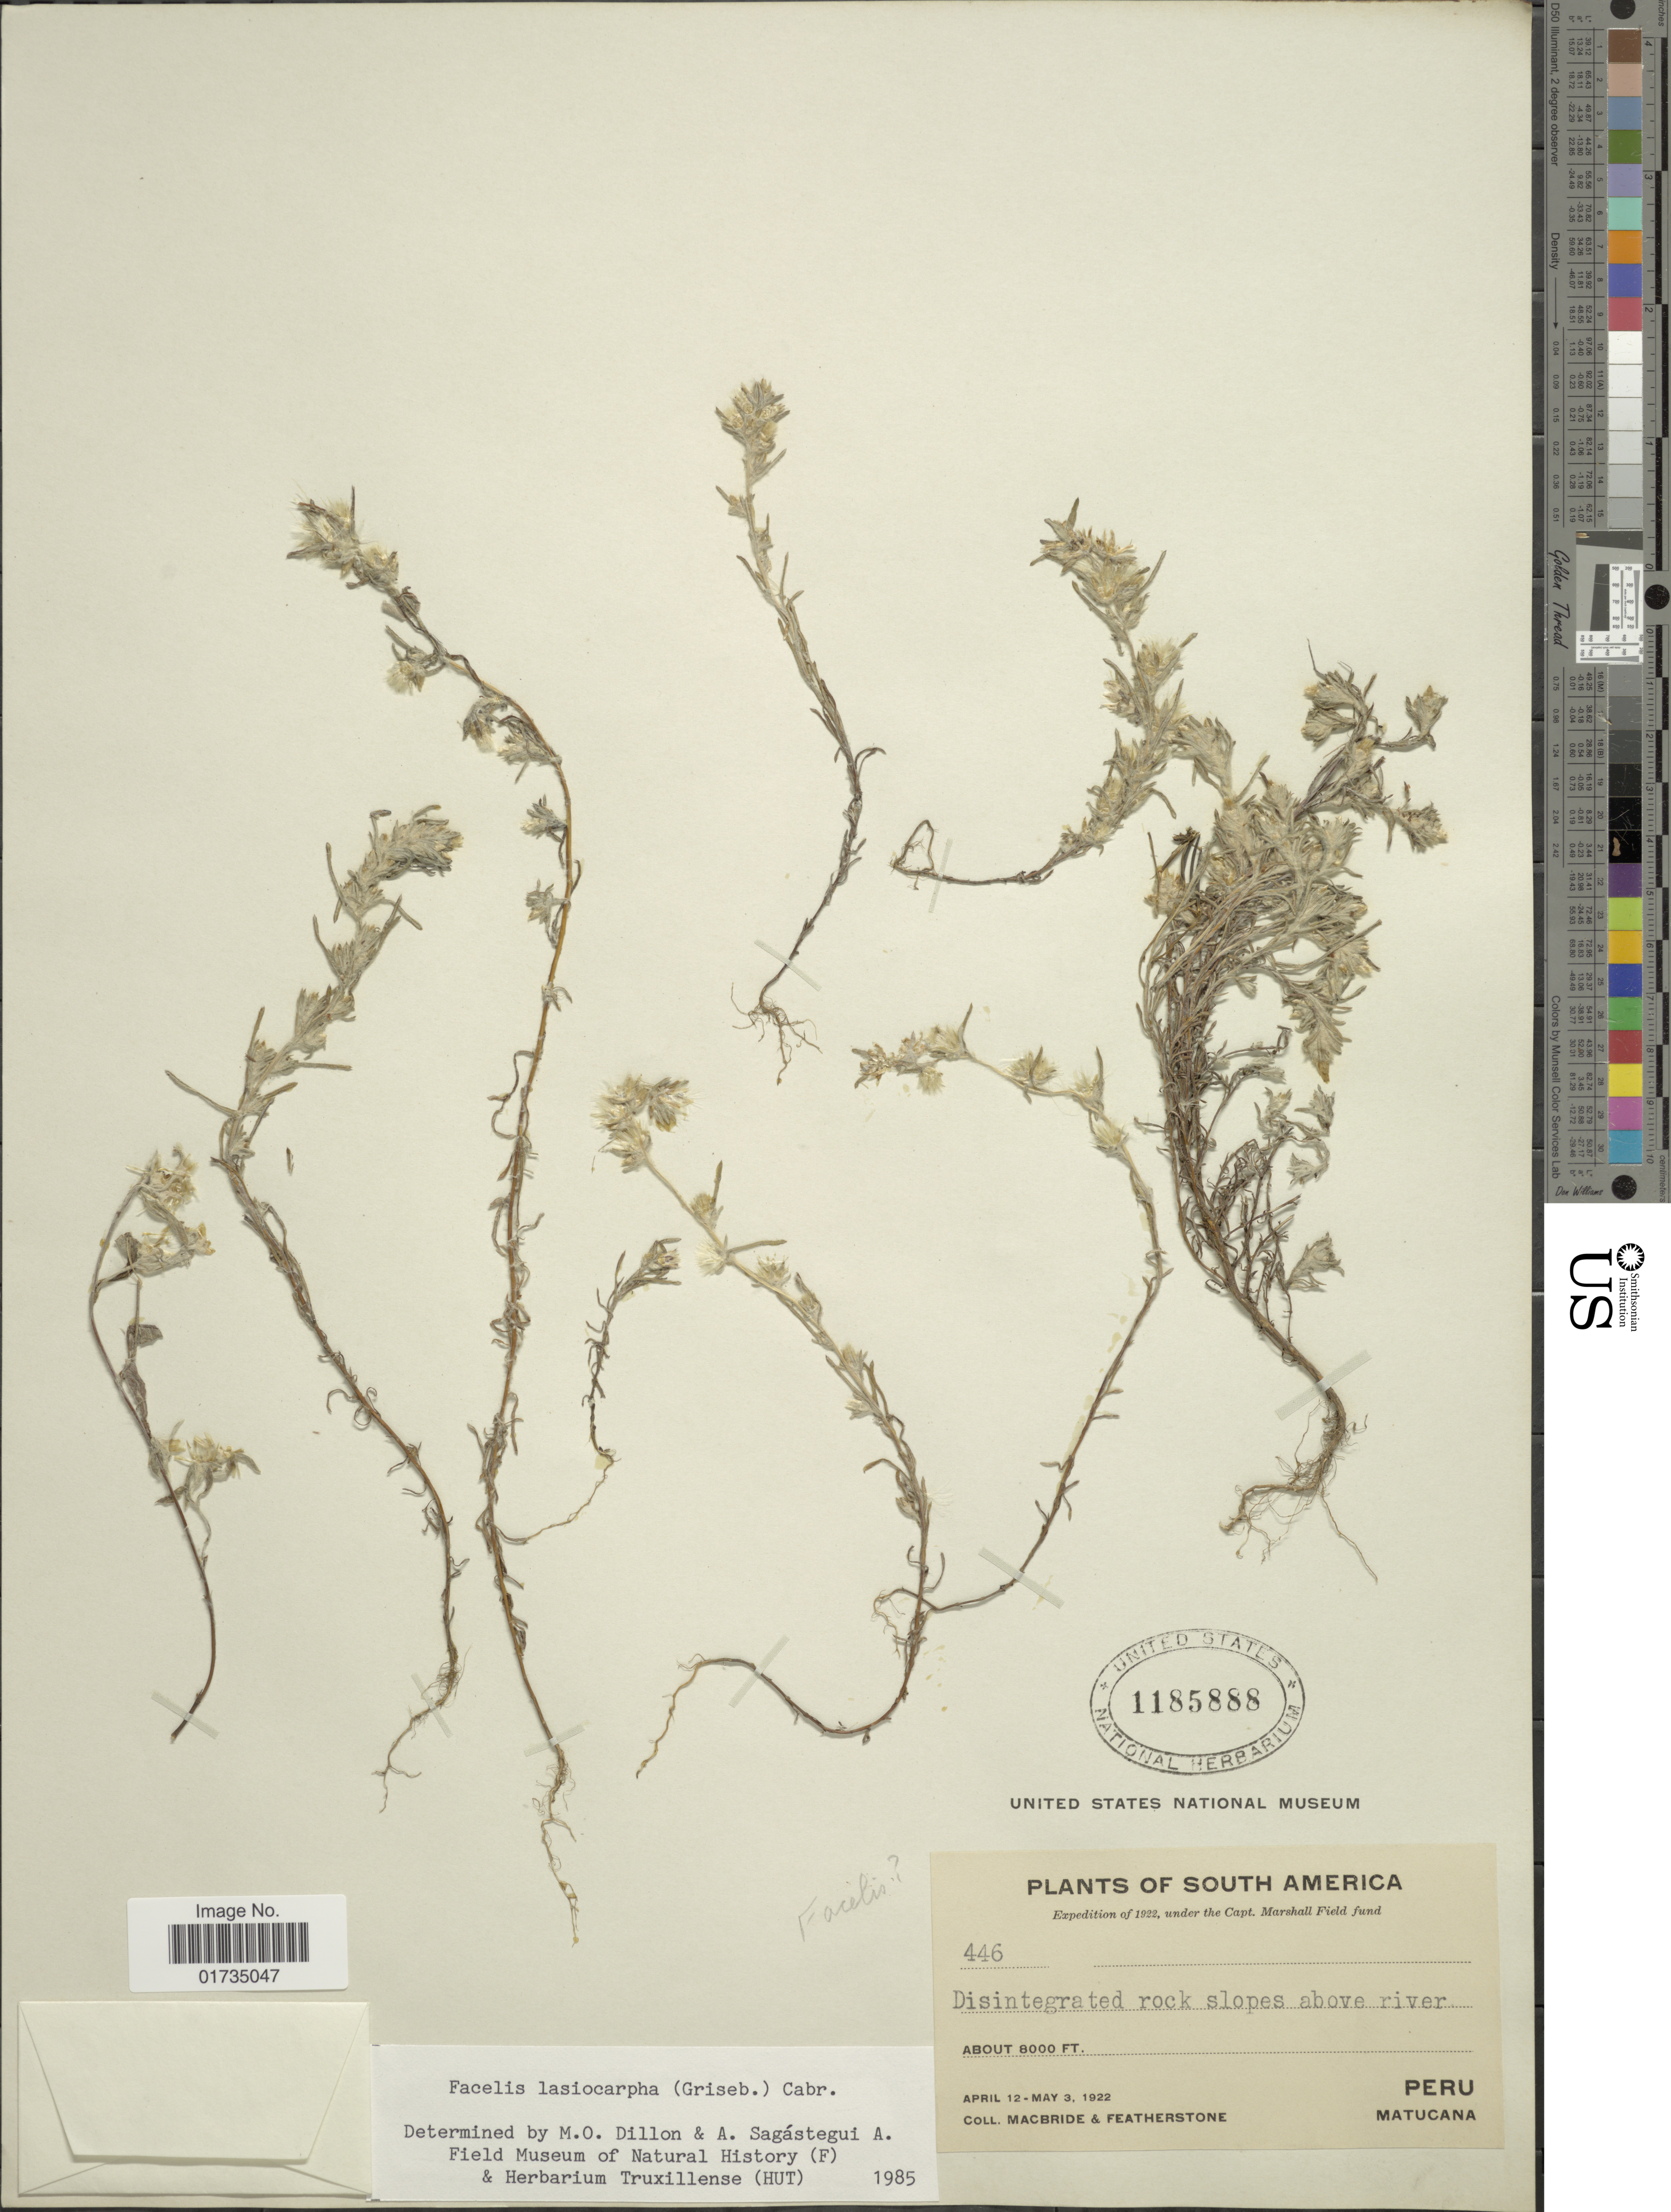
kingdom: Plantae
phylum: Tracheophyta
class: Magnoliopsida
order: Asterales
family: Asteraceae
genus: Facelis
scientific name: Facelis lasiocarpa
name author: (Griseb.) Cabrera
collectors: Macbride, -- & -. Featherstone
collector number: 446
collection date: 1922-04-12/1922-05-03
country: Peru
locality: South America. Peru. Matucana. Disintegrated rock slopes above river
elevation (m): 2438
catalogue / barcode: US 1185888